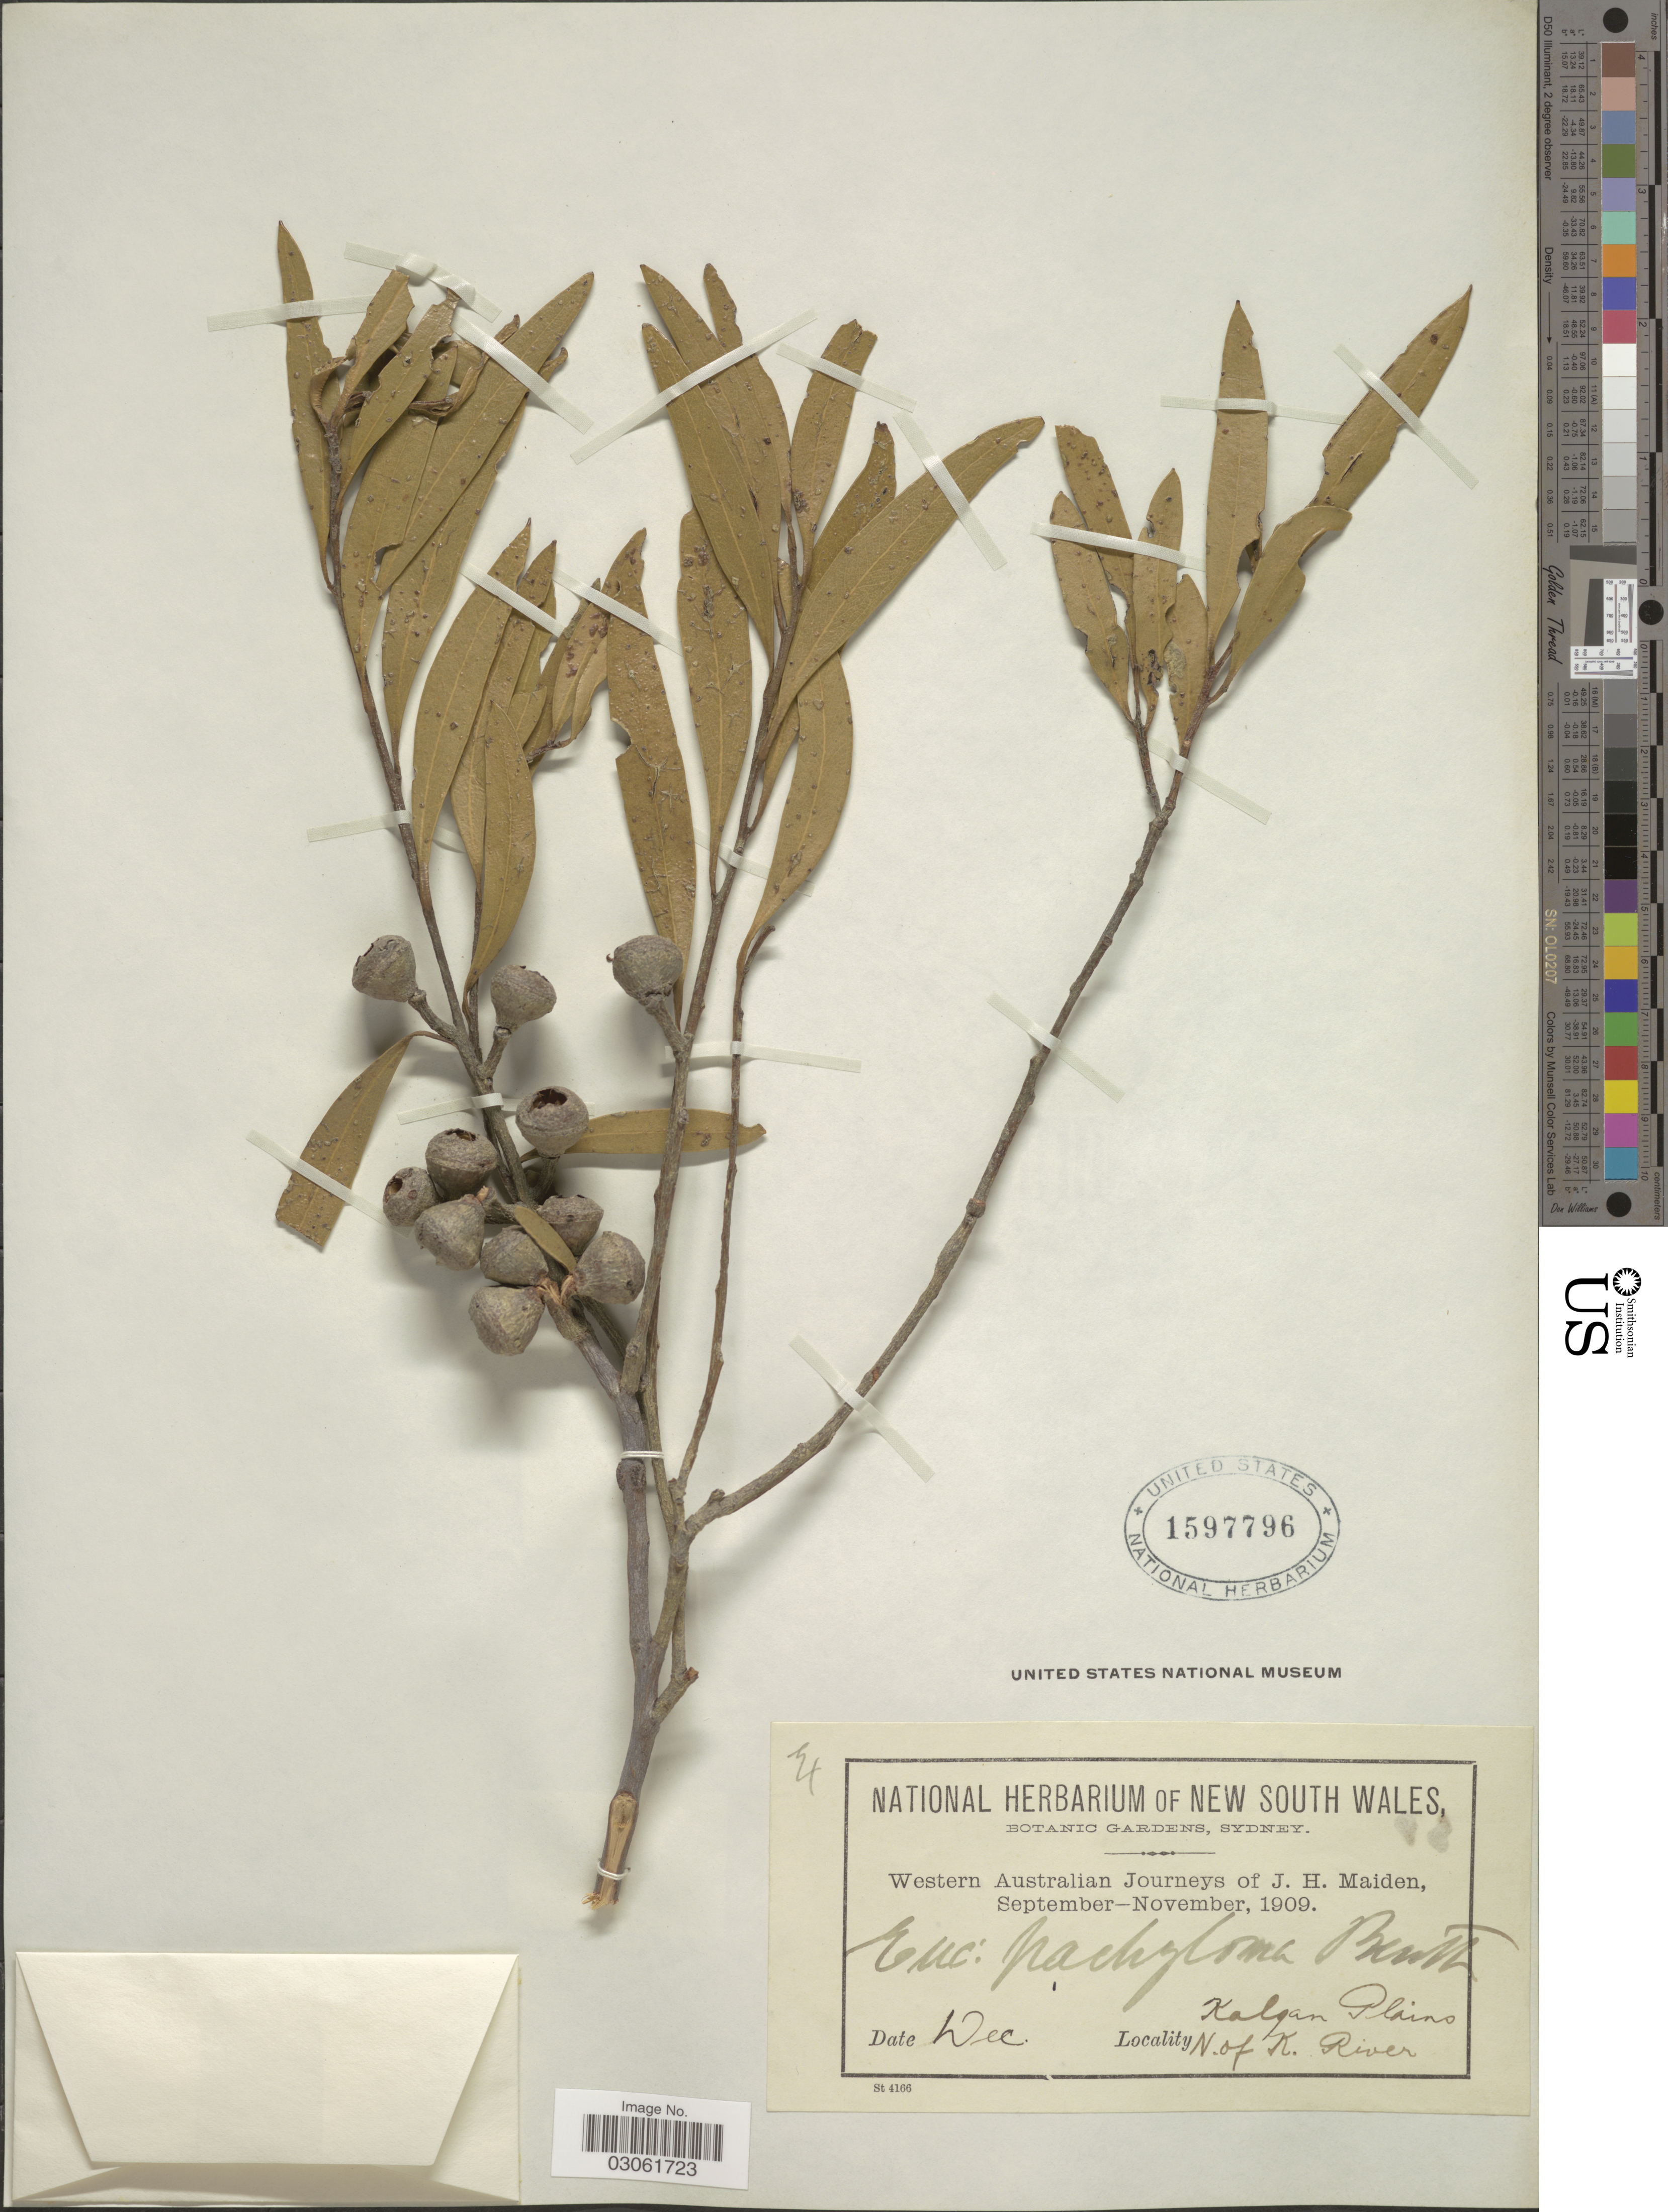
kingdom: Plantae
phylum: Tracheophyta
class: Magnoliopsida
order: Myrtales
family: Myrtaceae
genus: Eucalyptus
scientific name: Eucalyptus pachyloma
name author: Benth.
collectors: J. Maiden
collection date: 1909-12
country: Australia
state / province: Western Australia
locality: Kalgan Plains, N. of K. River.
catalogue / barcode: US 1597796